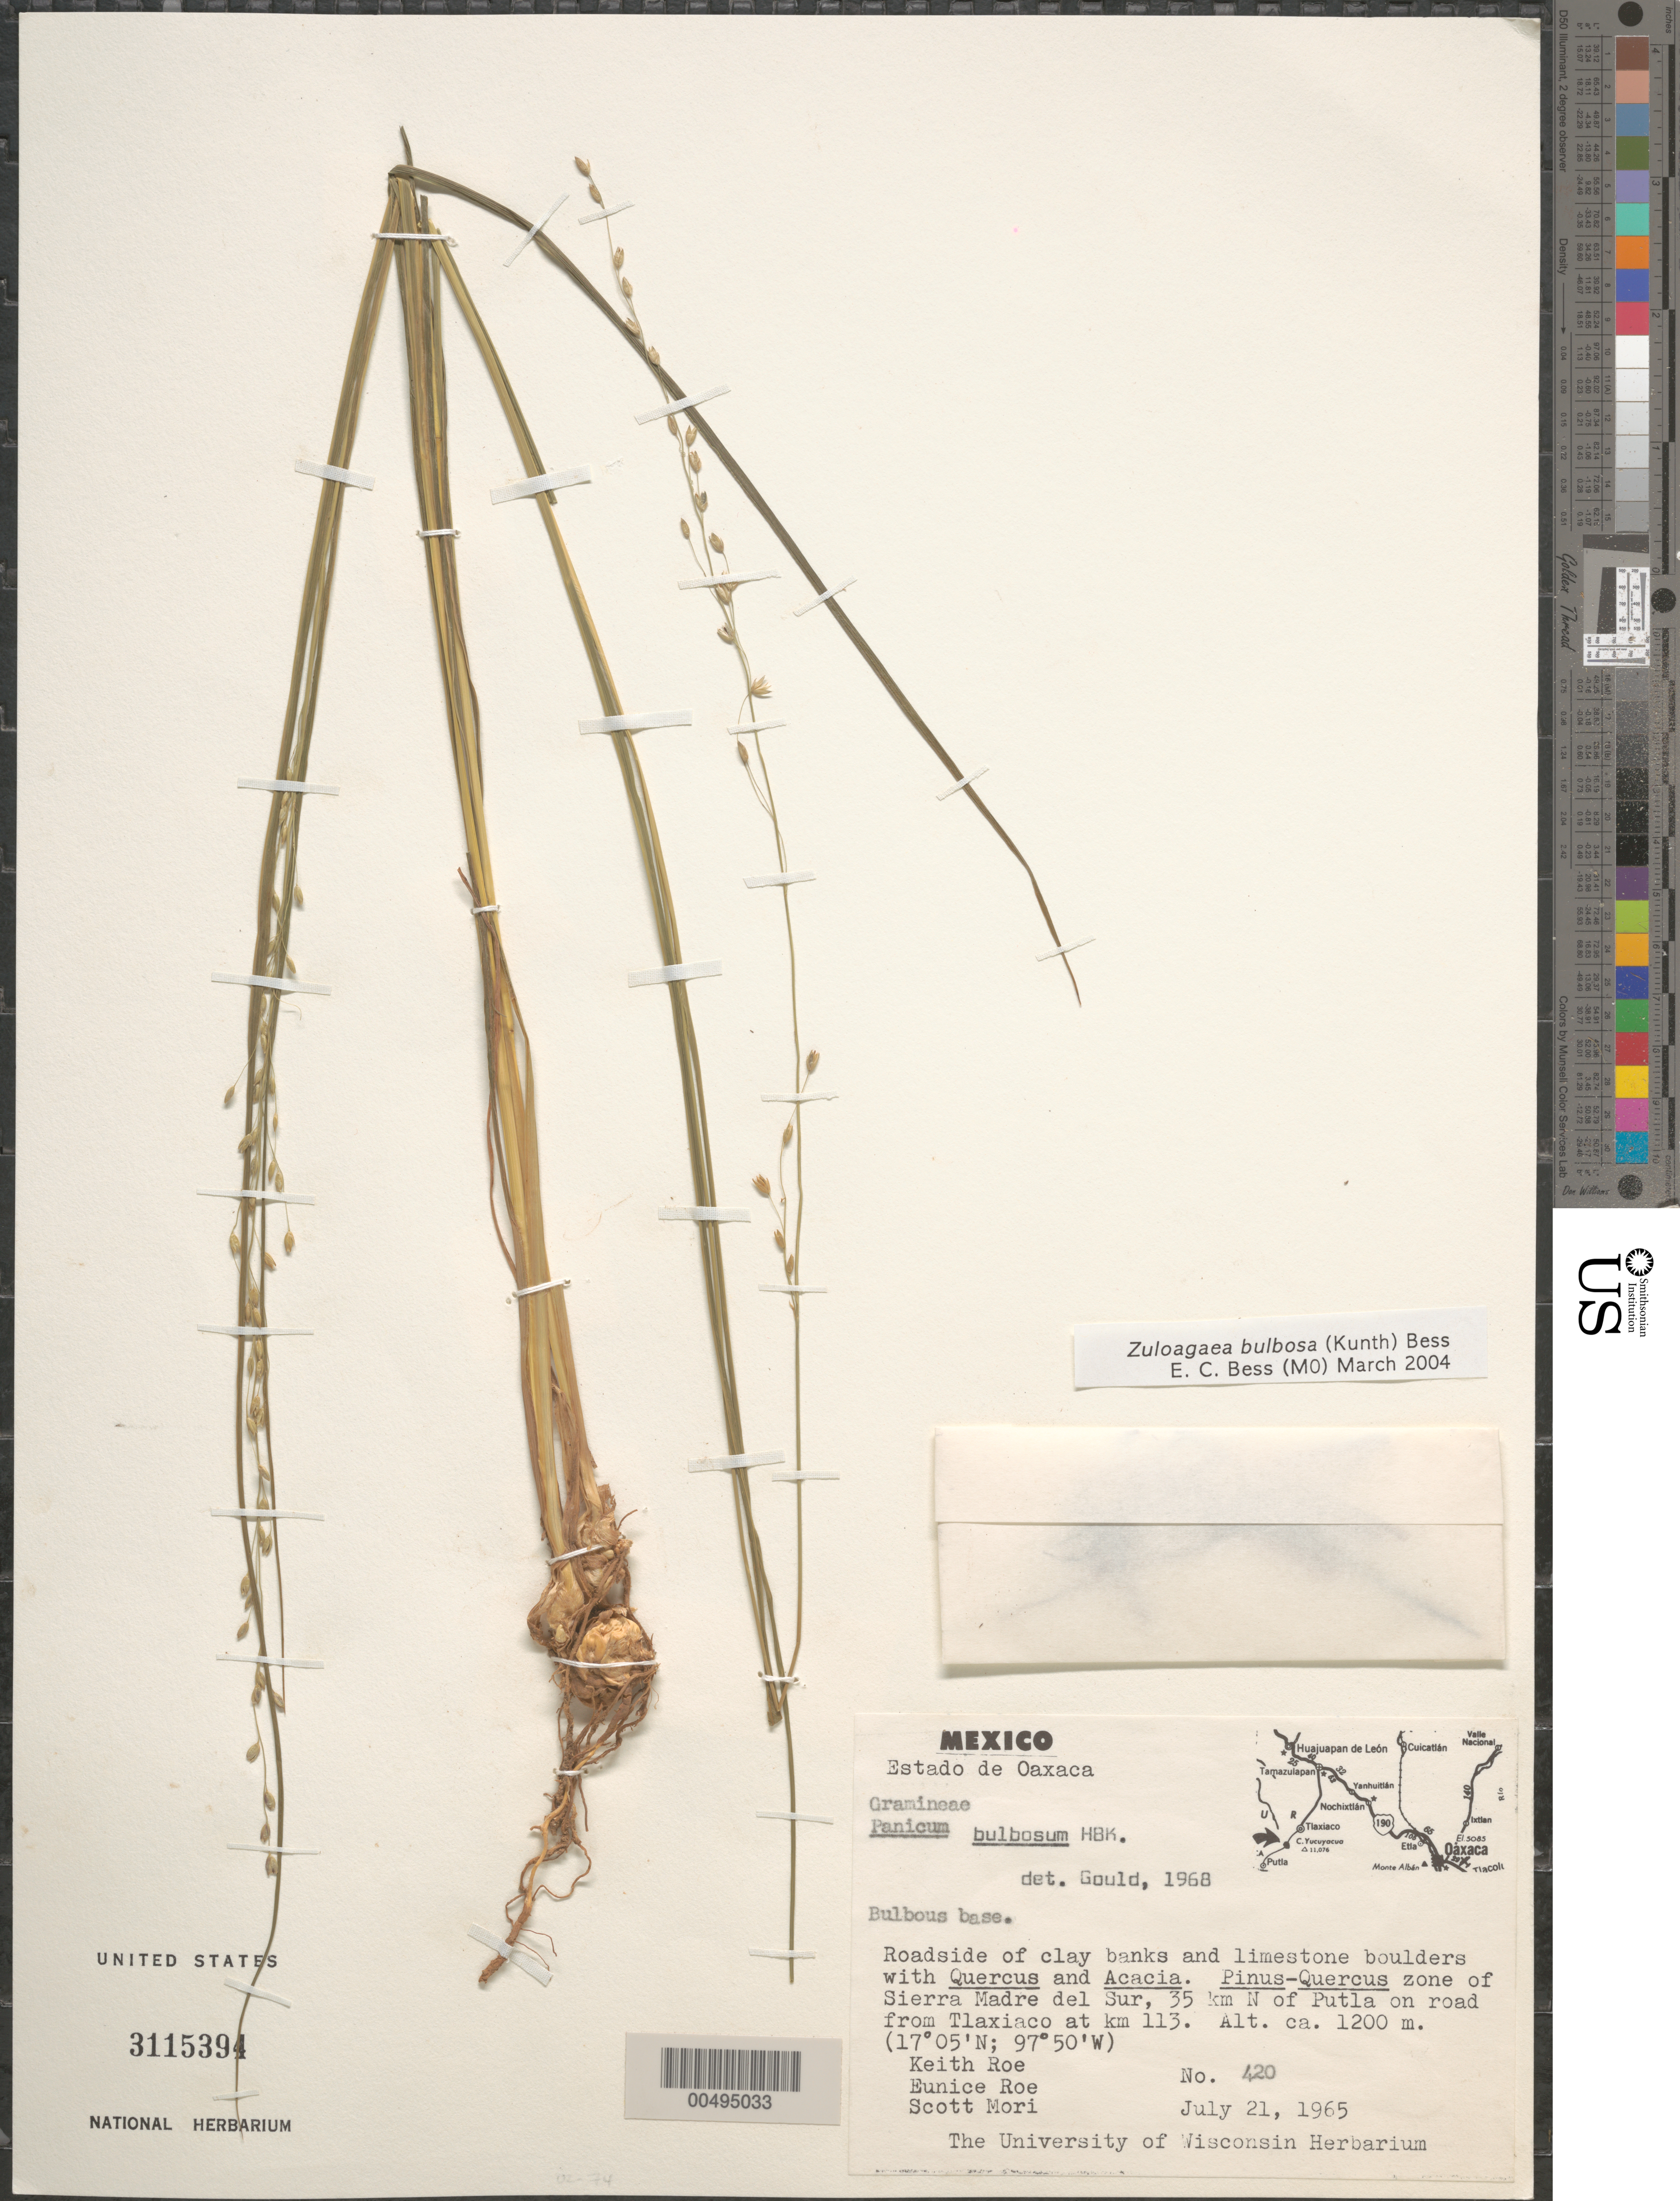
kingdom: Plantae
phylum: Tracheophyta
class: Liliopsida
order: Poales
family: Poaceae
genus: Panicum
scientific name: Panicum bulbosum subsp. sciaphilum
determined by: Gould, F. W.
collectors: K. E. Roe, E. Roe & S. Mori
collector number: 420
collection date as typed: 21 Jul 1965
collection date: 1965-07-21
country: Mexico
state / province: Oaxaca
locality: Sierra Madre del S, 35 km N of Putla on rd from Tlaxiaco at km 113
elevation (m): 1200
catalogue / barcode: US 3115394